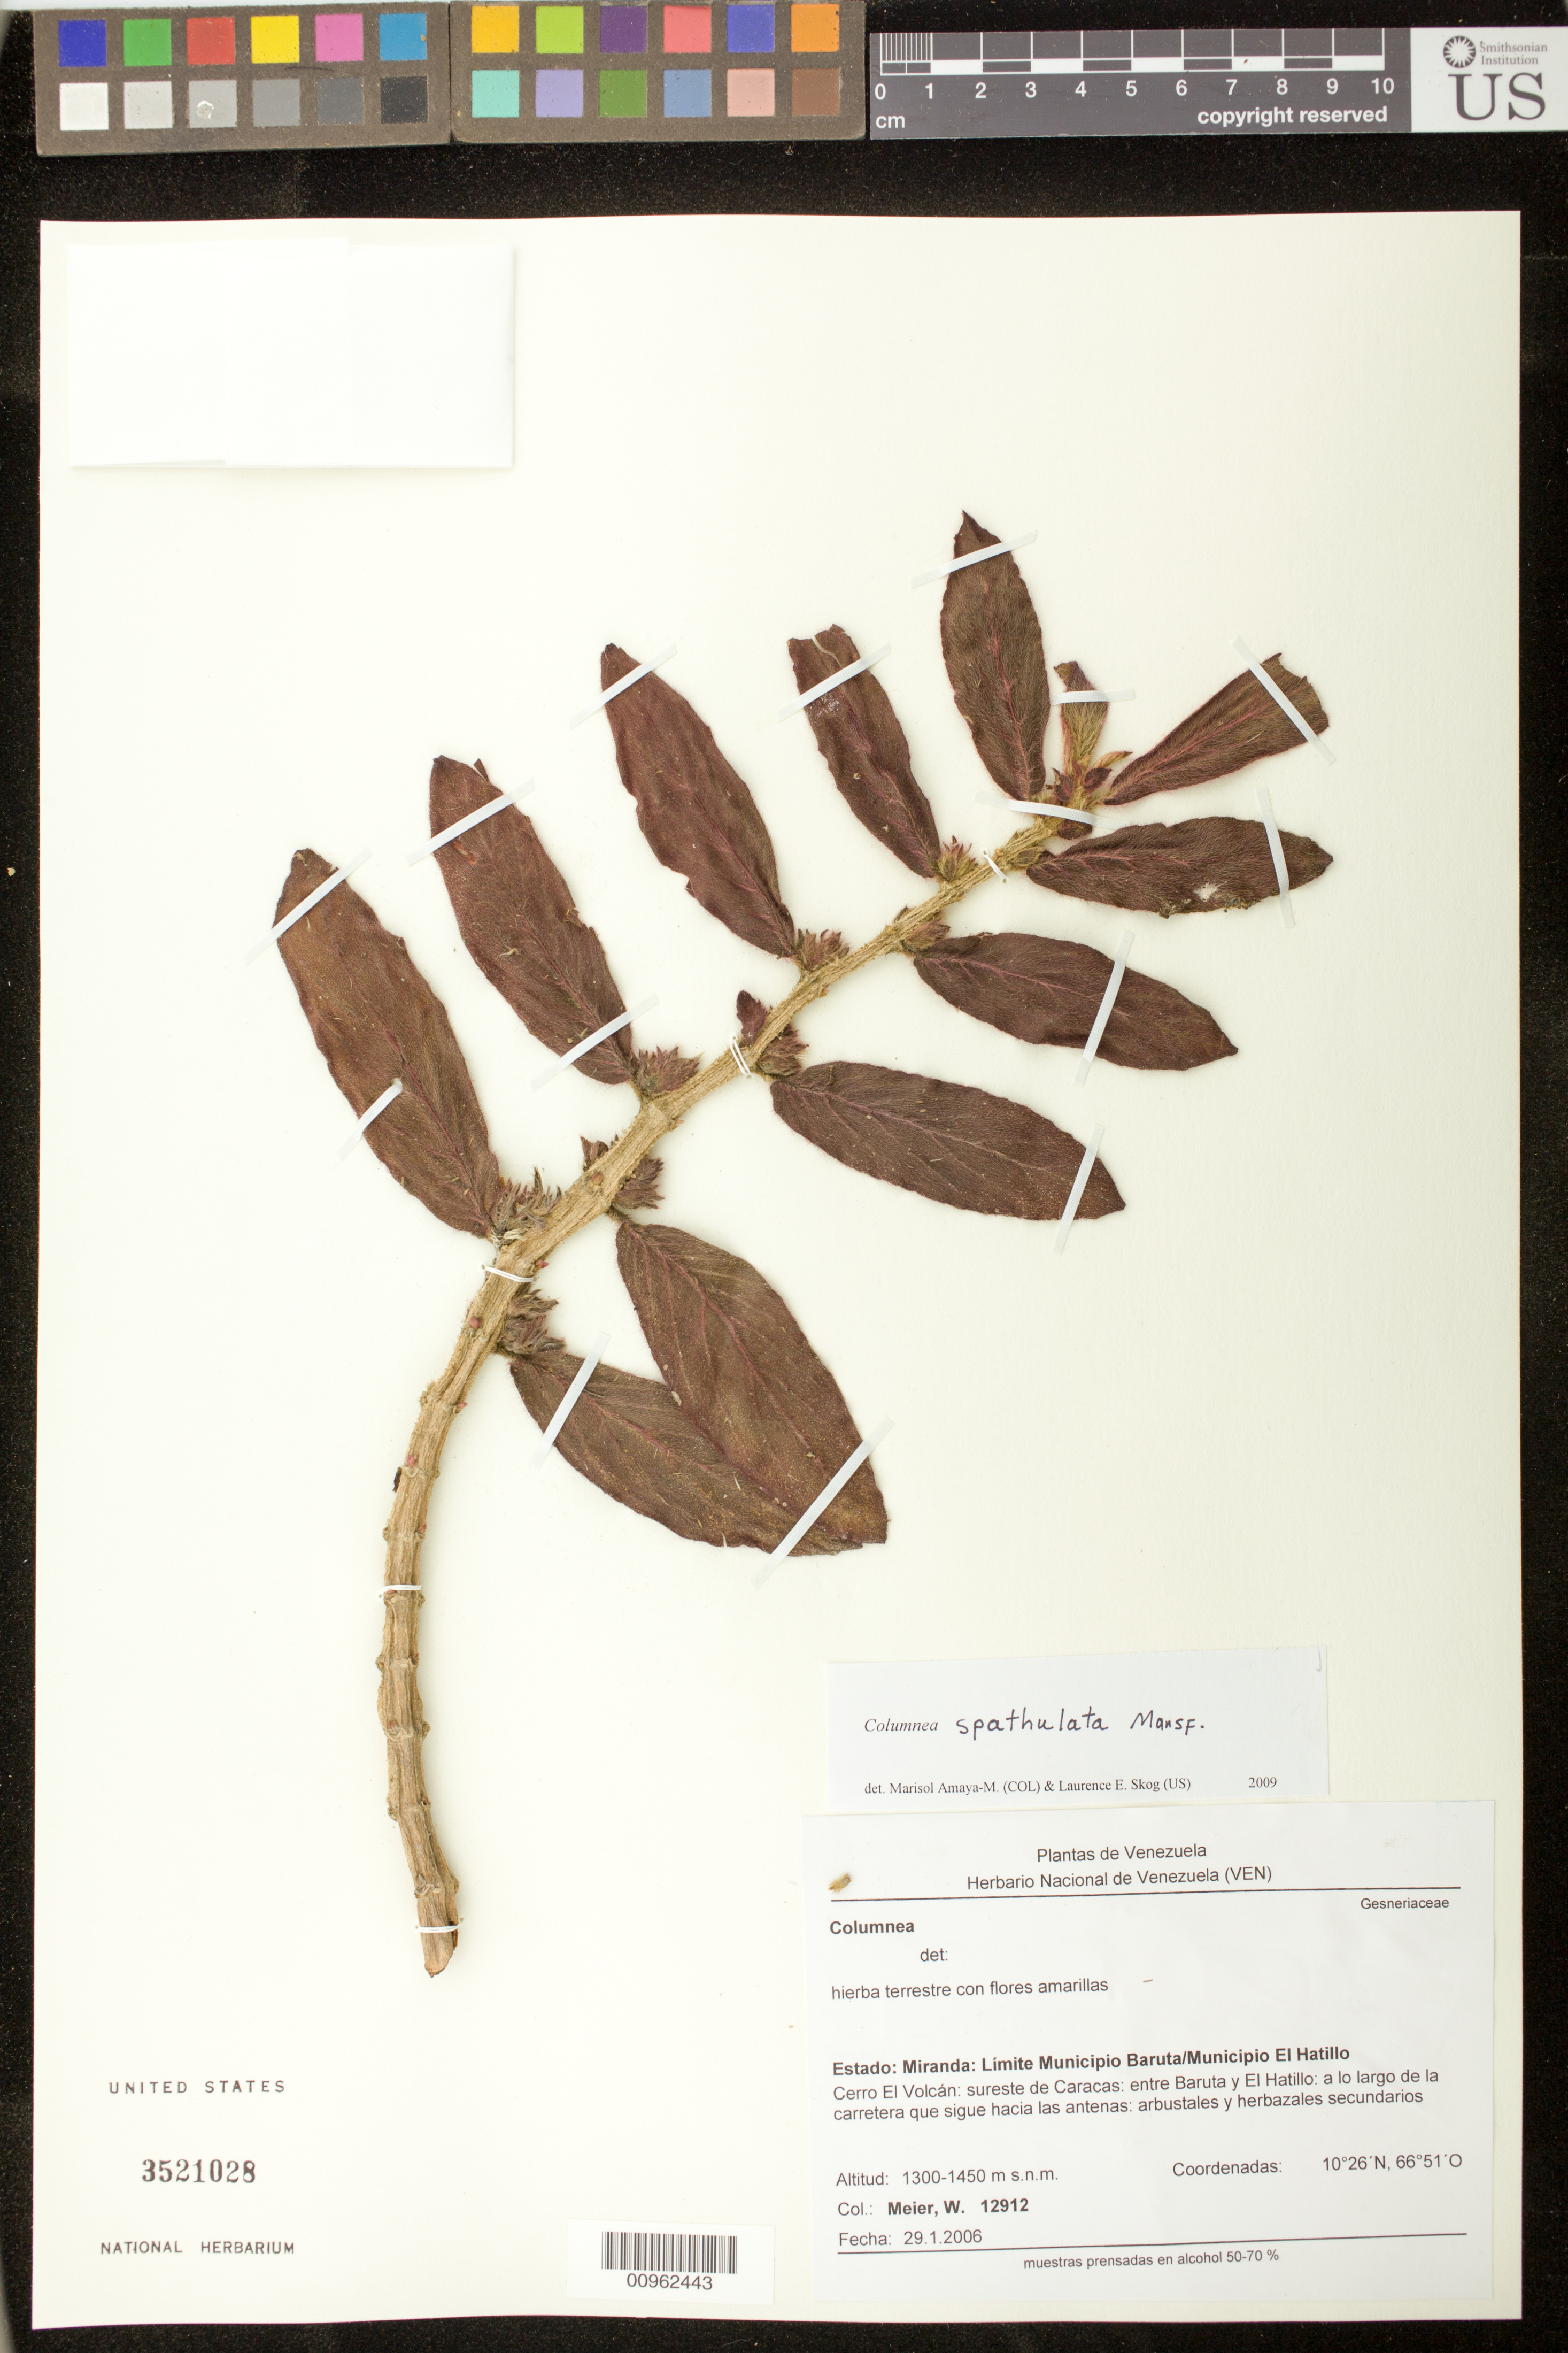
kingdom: Plantae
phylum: Tracheophyta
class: Magnoliopsida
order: Lamiales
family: Gesneriaceae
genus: Columnea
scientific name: Columnea spathulata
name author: Mansf.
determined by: Amaya-Márquez, M.; Skog, Laurence E.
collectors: W. Meier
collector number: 12912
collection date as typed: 29 Jan 2006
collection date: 2006-01-29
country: Venezuela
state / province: Miranda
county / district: Baruta / El Hatillo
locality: limite Municipio Baruta/Municipio El Hatillo. Cerro El Volcán, sureste de Caracas, entre Baruta y El Hatillo, a lo loargo de la carretera que sigue hacia las antenas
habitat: Arbustales y herbazales secundarios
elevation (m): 1300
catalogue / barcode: US 3521028